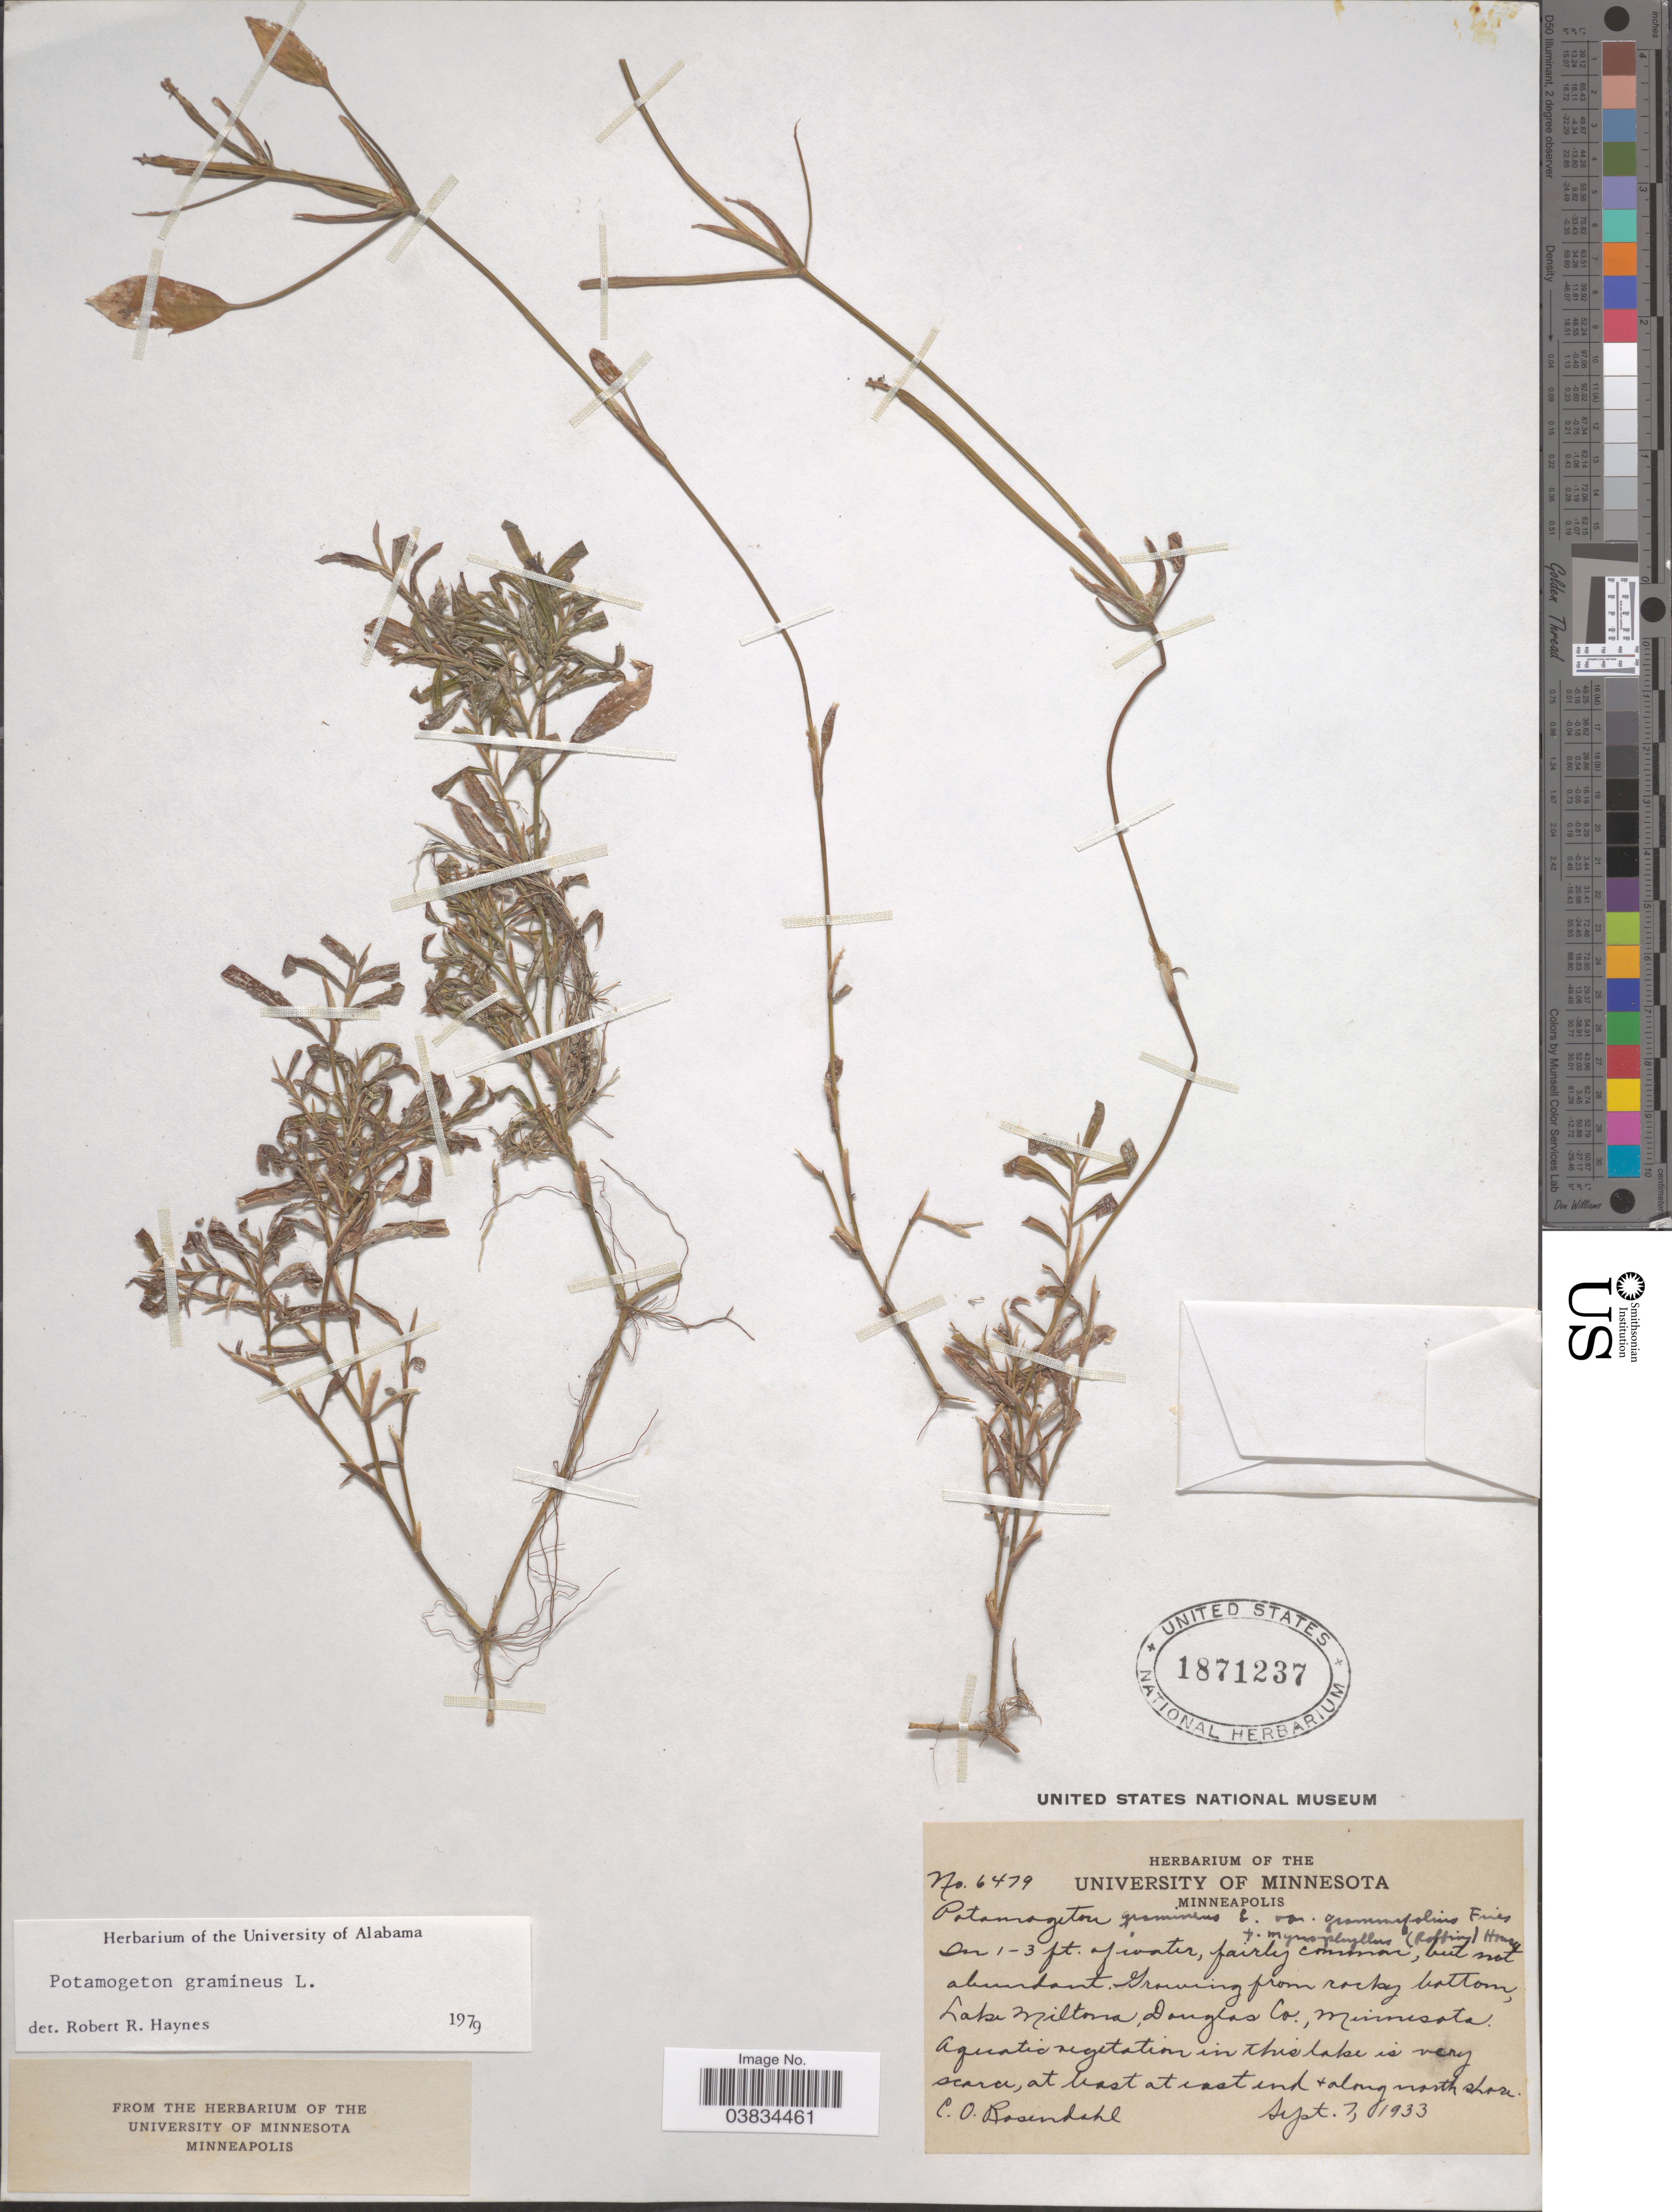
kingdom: Plantae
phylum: Tracheophyta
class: Liliopsida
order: Alismatales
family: Potamogetonaceae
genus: Potamogeton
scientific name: Potamogeton gramineus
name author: L.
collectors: C. O. Rosendahl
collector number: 6479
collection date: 1933-09-07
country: United States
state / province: Minnesota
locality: Lake Miltona, Douglas Co.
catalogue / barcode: US 1871237